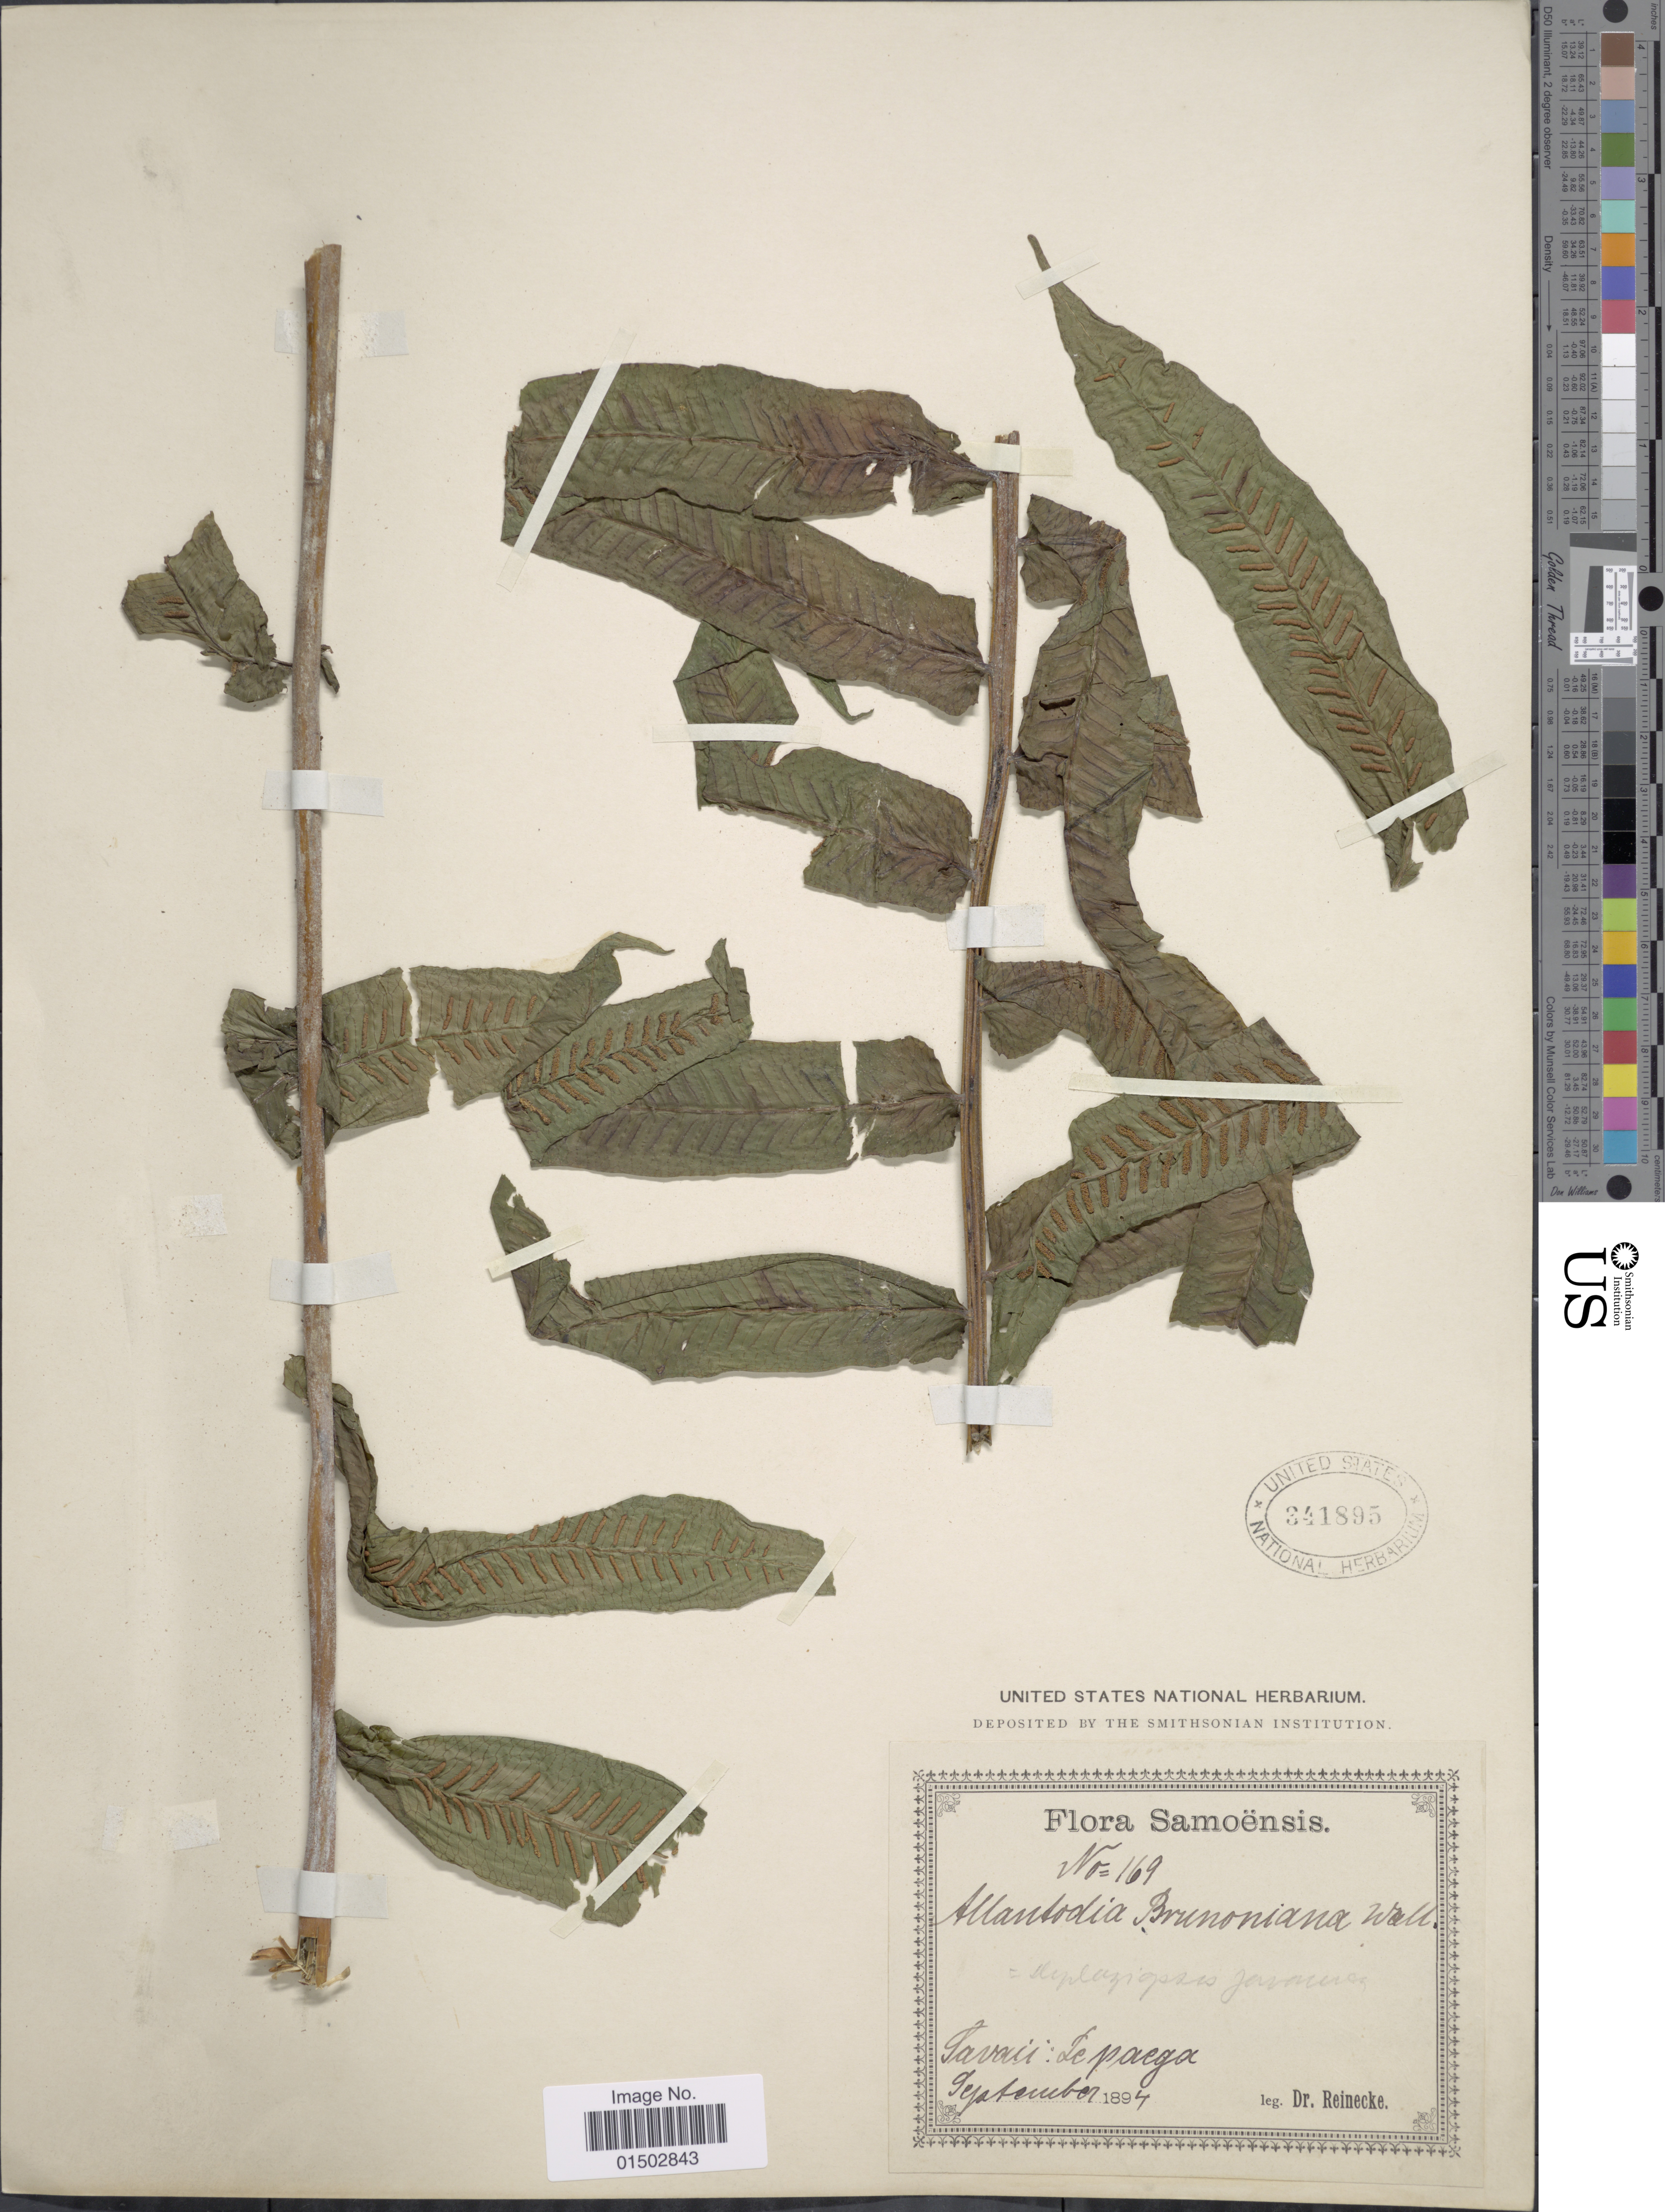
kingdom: Plantae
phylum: Tracheophyta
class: Polypodiopsida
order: Polypodiales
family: Diplaziopsidaceae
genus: Diplaziopsis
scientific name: Diplaziopsis javanica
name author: (Blume) C. Chr.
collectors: -- Reinecke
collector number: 169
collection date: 1894-09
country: American Samoa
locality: Flora Samoensis, Tavais: Le paega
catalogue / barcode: US 341895